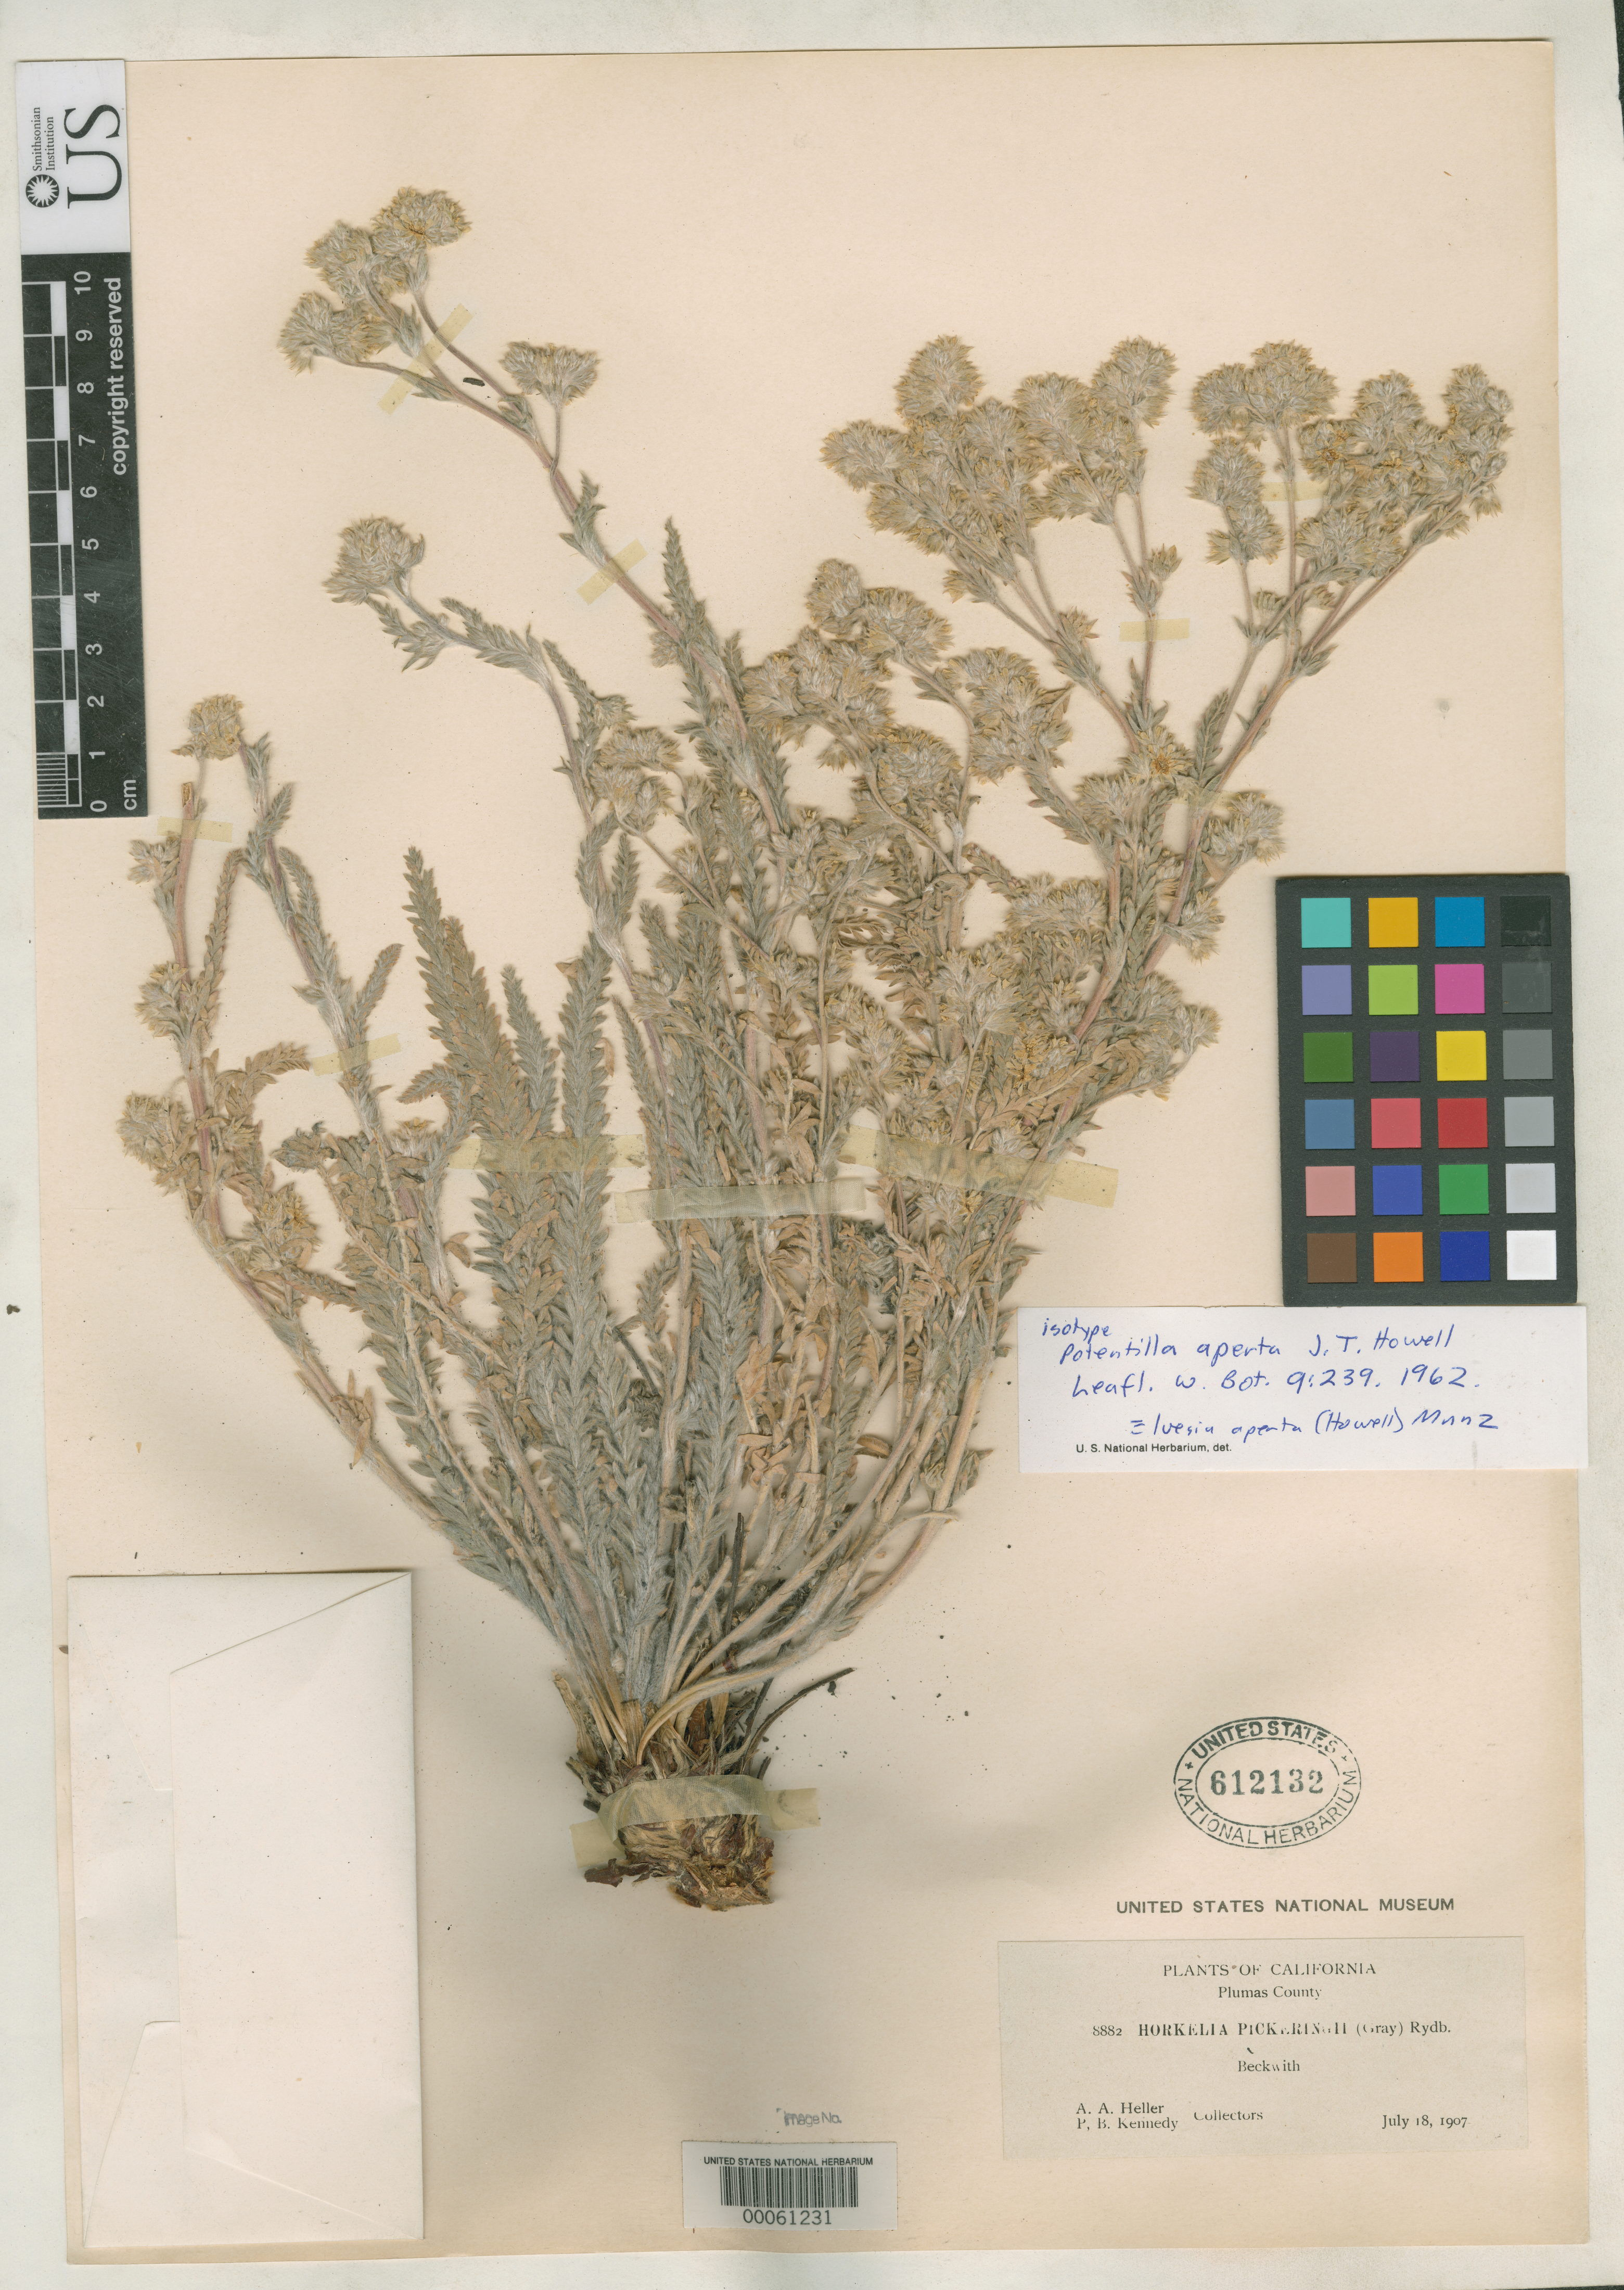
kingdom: Plantae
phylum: Tracheophyta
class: Magnoliopsida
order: Rosales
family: Rosaceae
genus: Potentilla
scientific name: Potentilla aperta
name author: J.T. Howell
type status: Isotype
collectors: A. A. Heller & P. B. Kennedy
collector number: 8882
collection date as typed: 18 Jul 1907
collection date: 1907-07-18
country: United States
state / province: California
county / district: Plumas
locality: Beckwith.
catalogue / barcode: US 612132